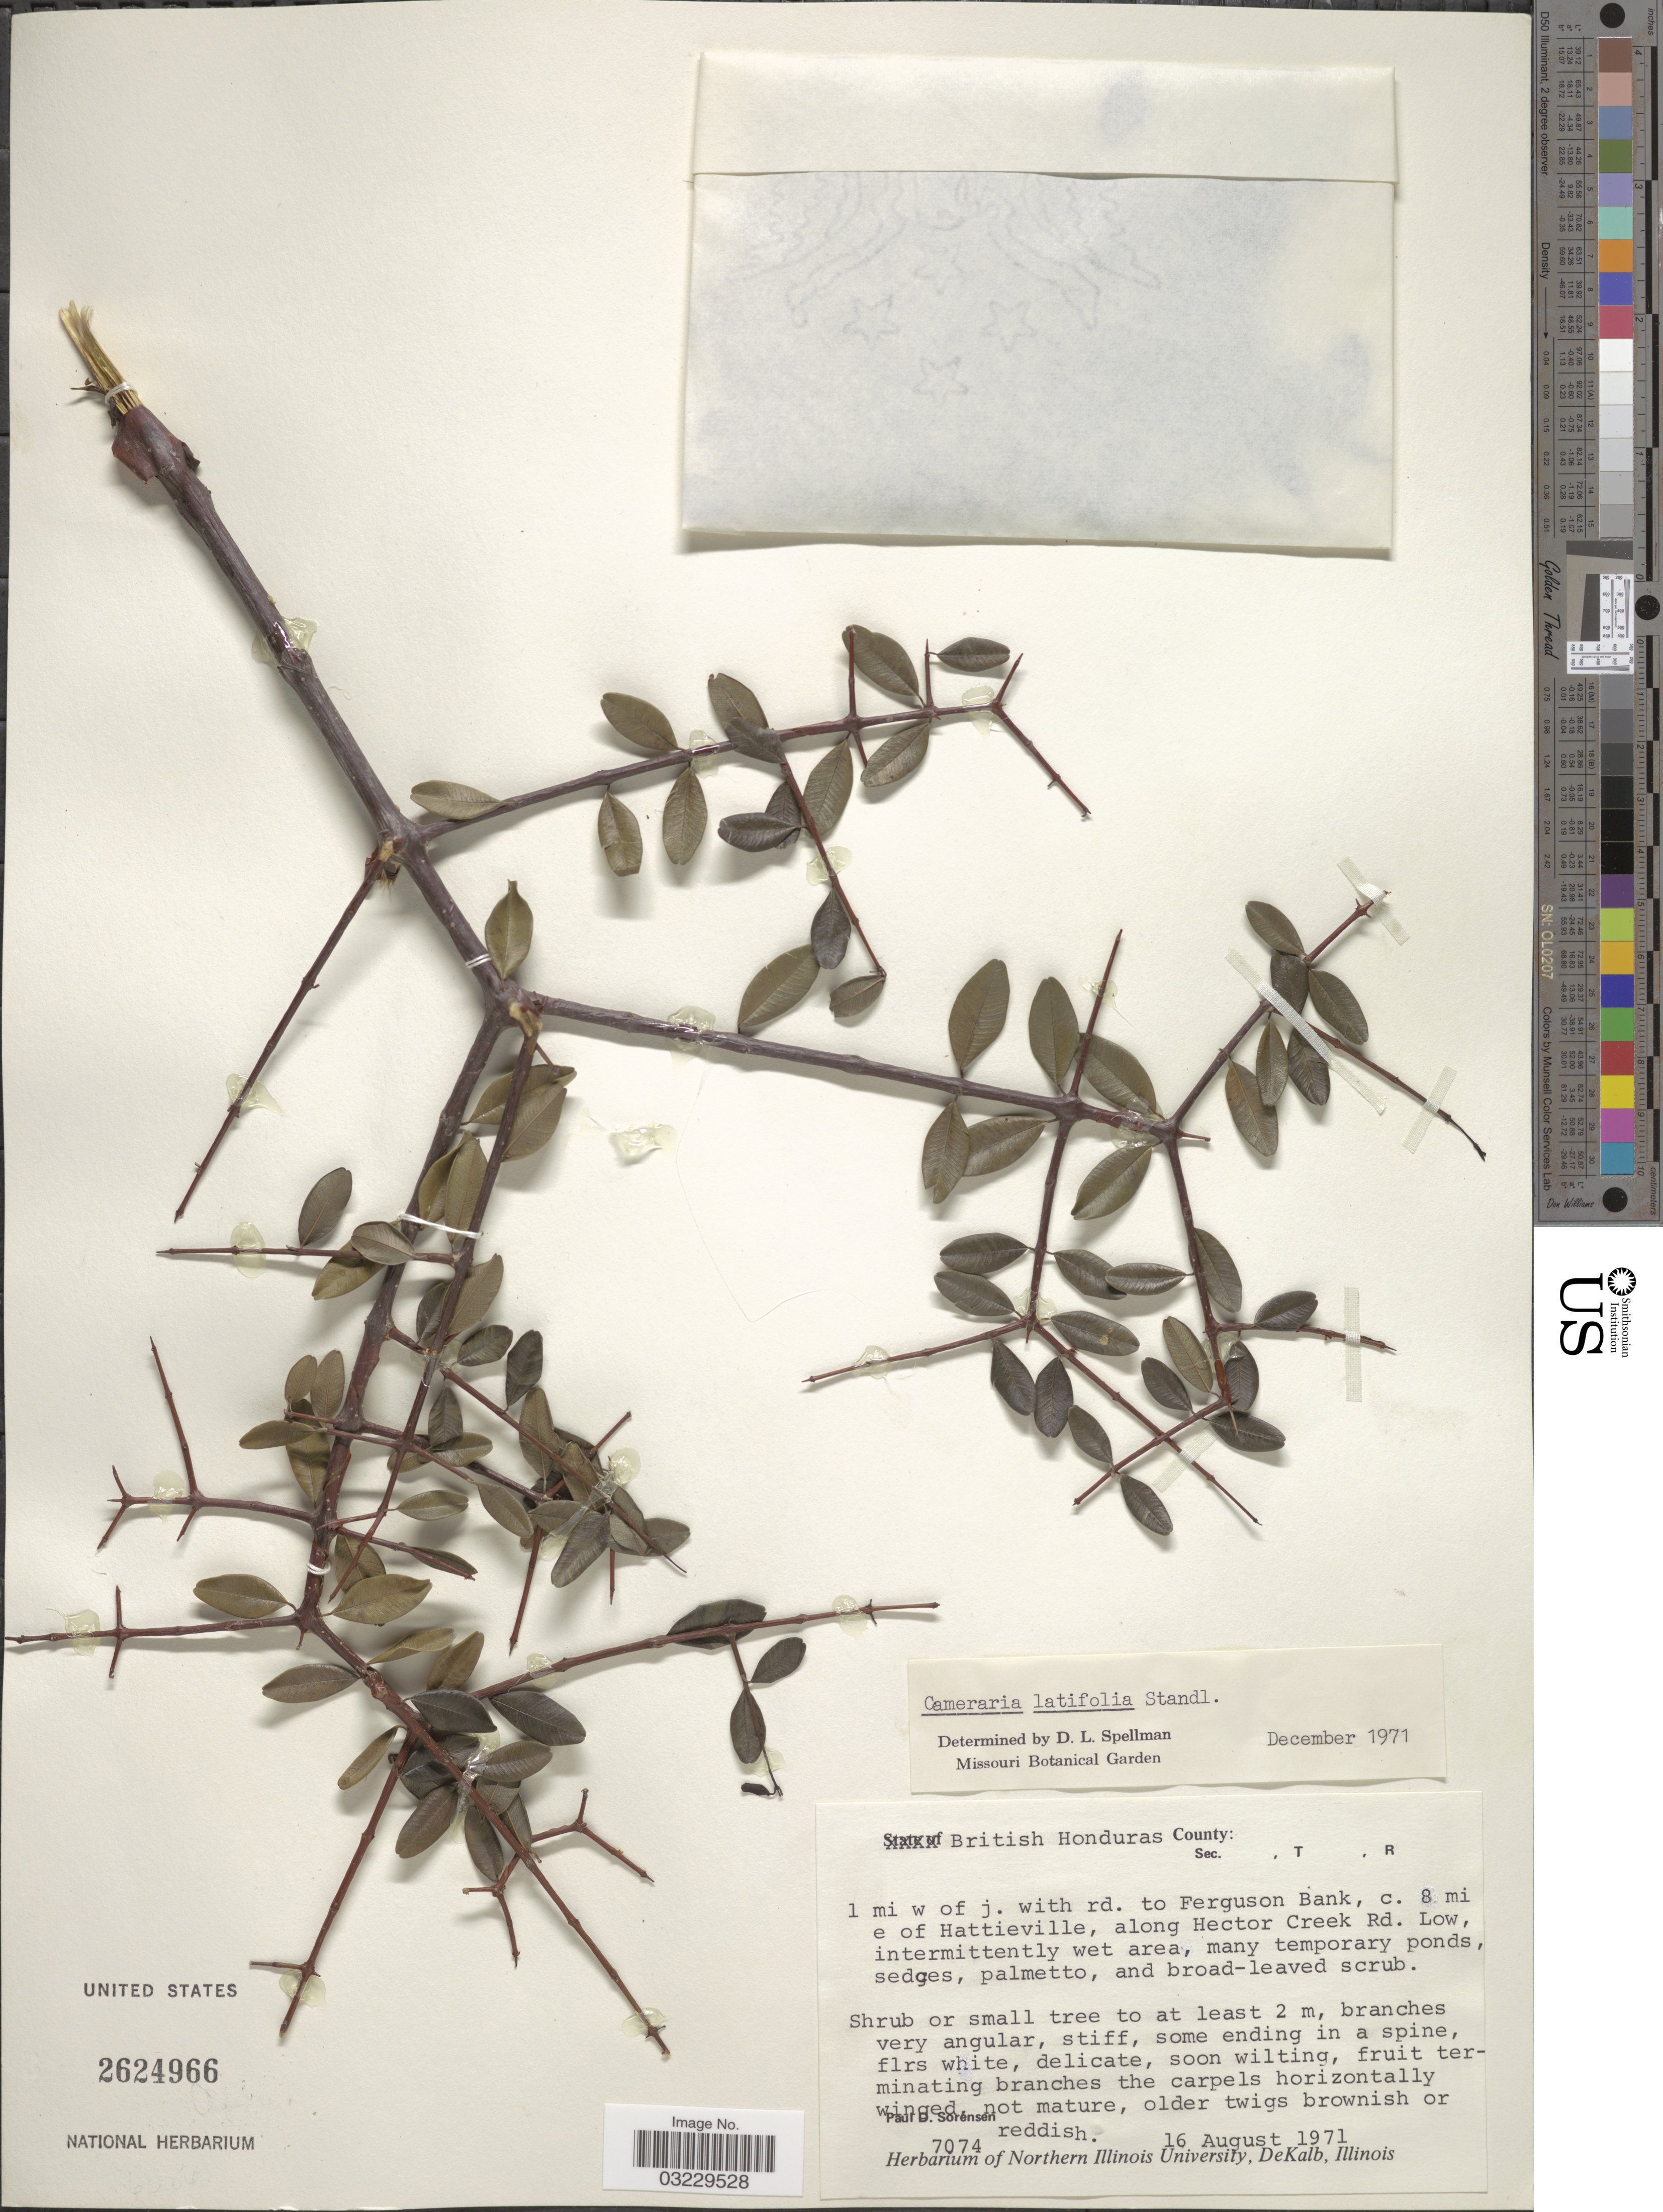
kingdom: Plantae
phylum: Tracheophyta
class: Magnoliopsida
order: Gentianales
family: Apocynaceae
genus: Cameraria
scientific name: Cameraria belizensis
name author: Standl.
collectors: P. Sorensen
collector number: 7074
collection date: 1971-08-16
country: Belize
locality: British Honduras, 1 mi w of j. with rd. to Ferguson Bank, c. 8 mi e of Hattieville, along Hector Creek Rd.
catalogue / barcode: US 2624966